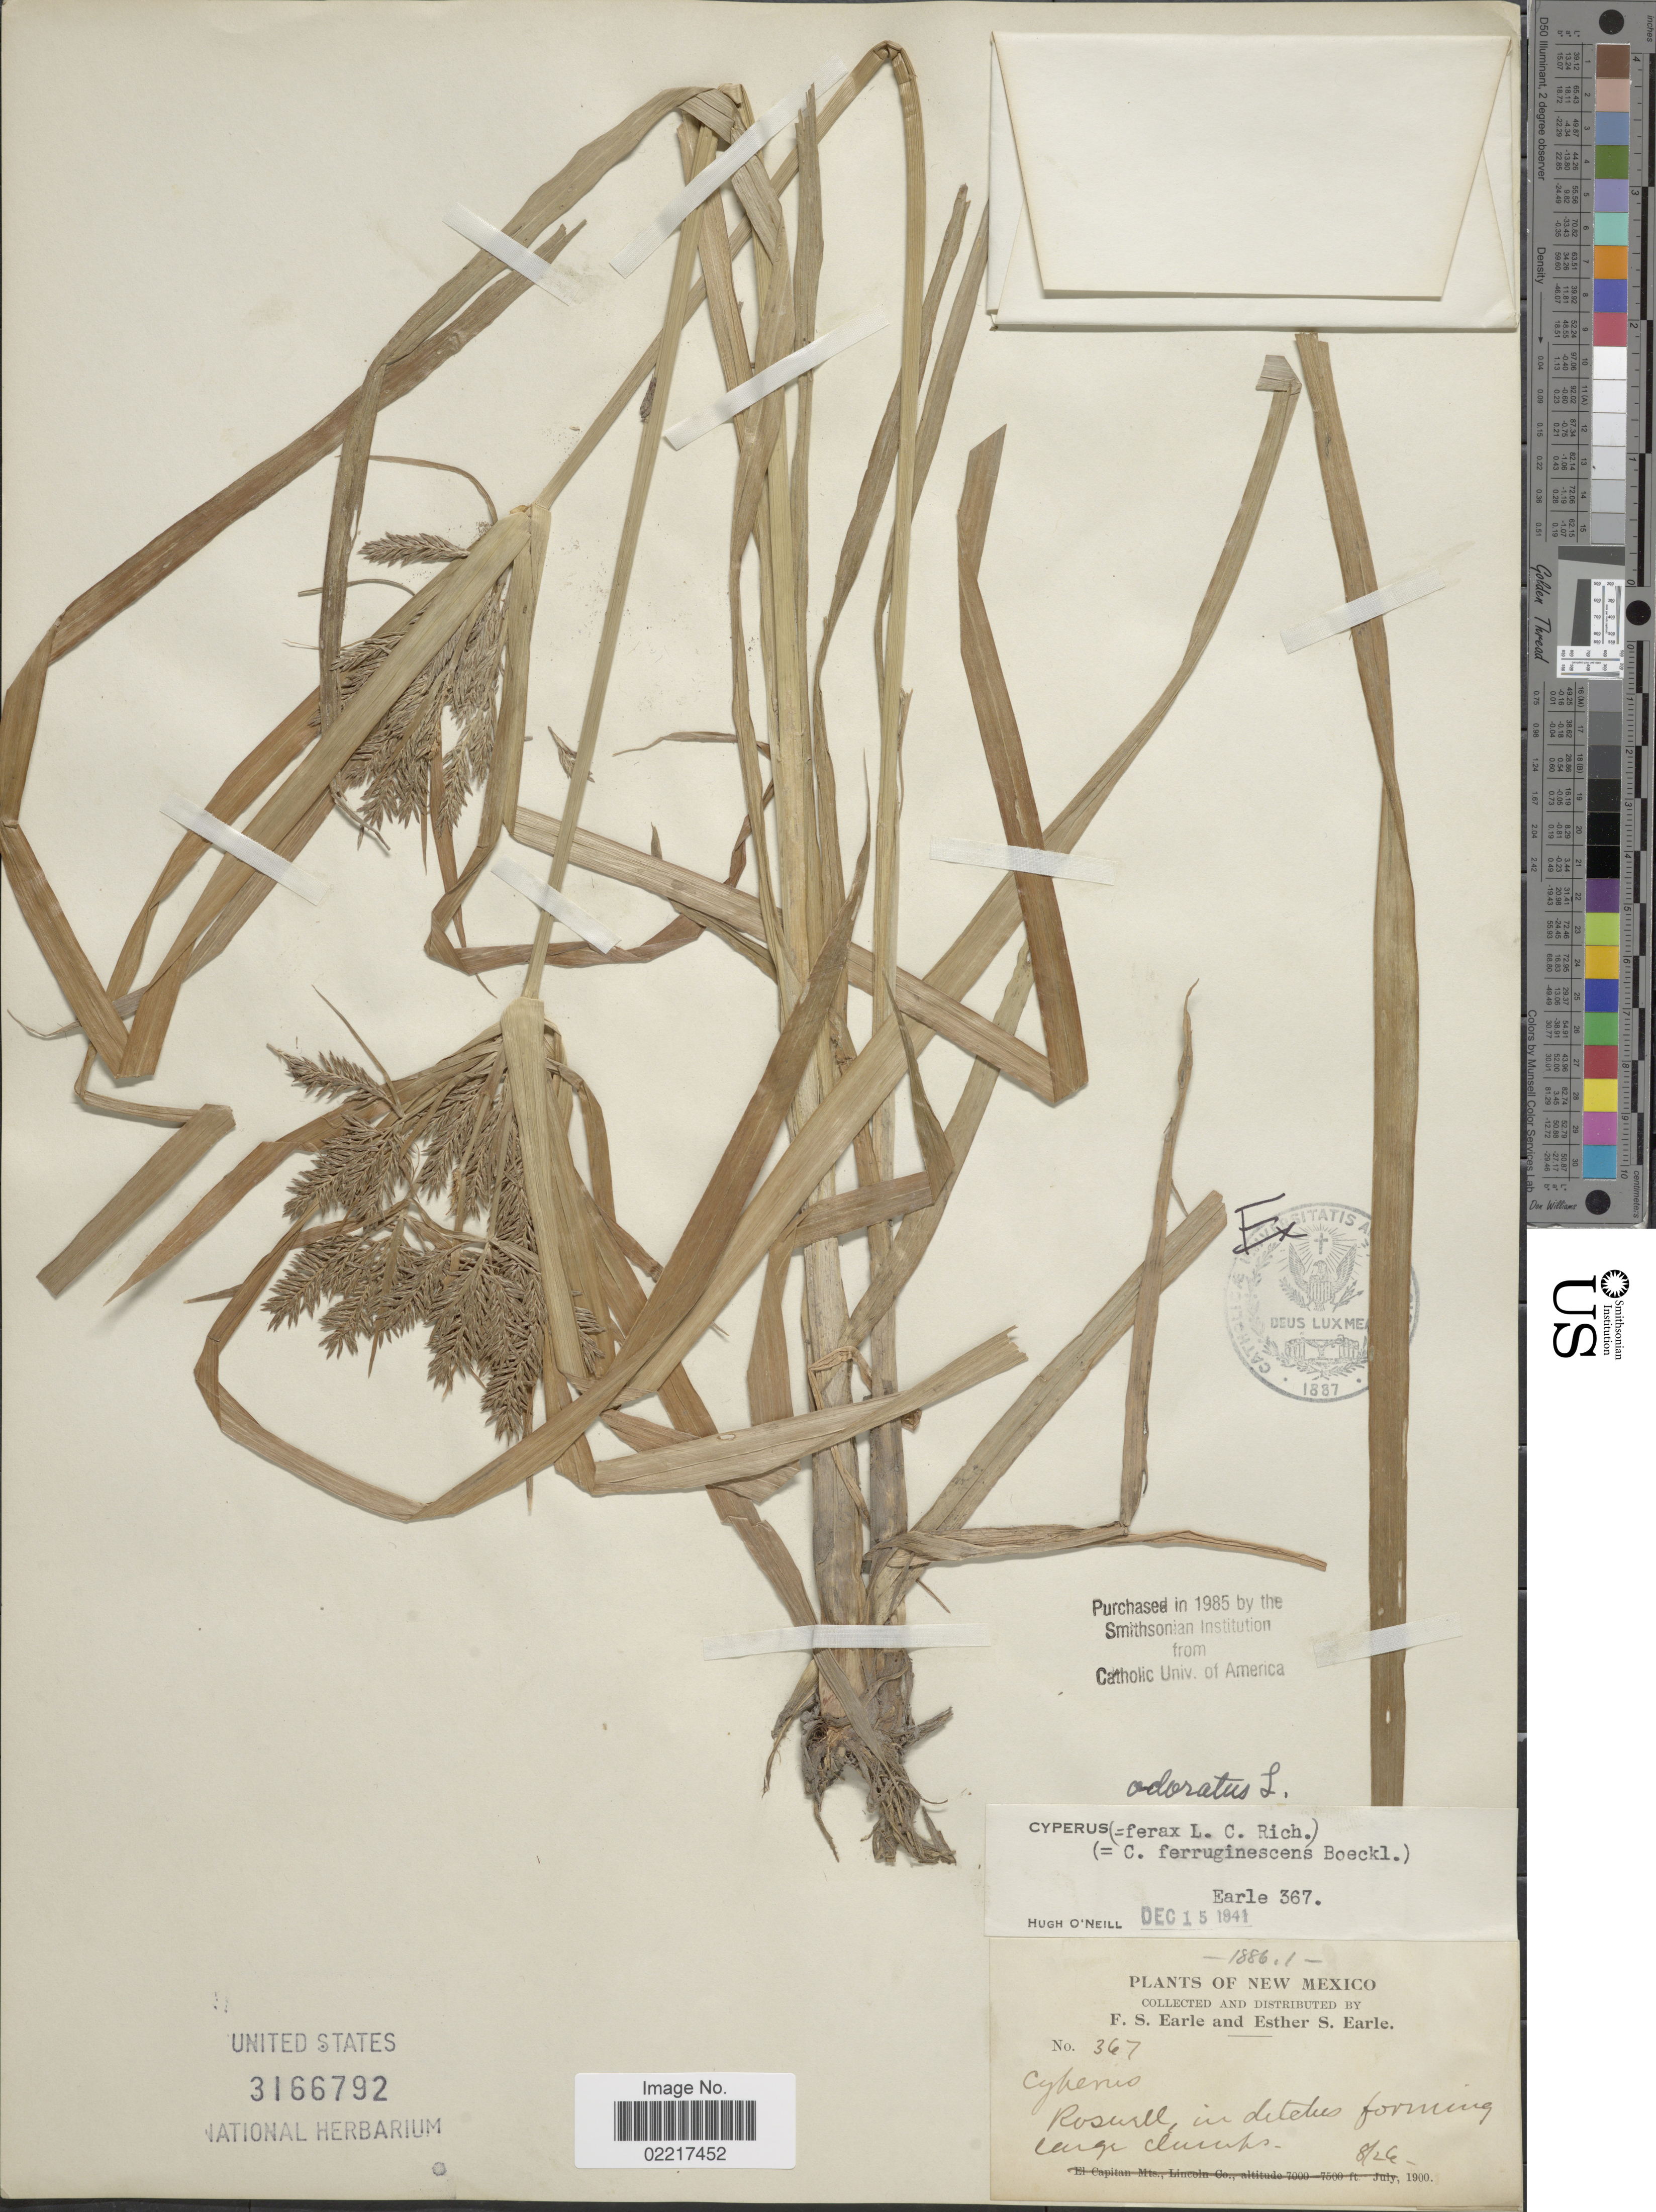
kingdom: Plantae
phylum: Tracheophyta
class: Liliopsida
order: Poales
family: Cyperaceae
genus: Cyperus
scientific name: Cyperus odoratus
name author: L.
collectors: F. S. Earle & E. S. Earle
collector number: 367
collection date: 1900-08-26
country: United States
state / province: New Mexico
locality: Roswell, in ditches forming large clumps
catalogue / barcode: US 3166792